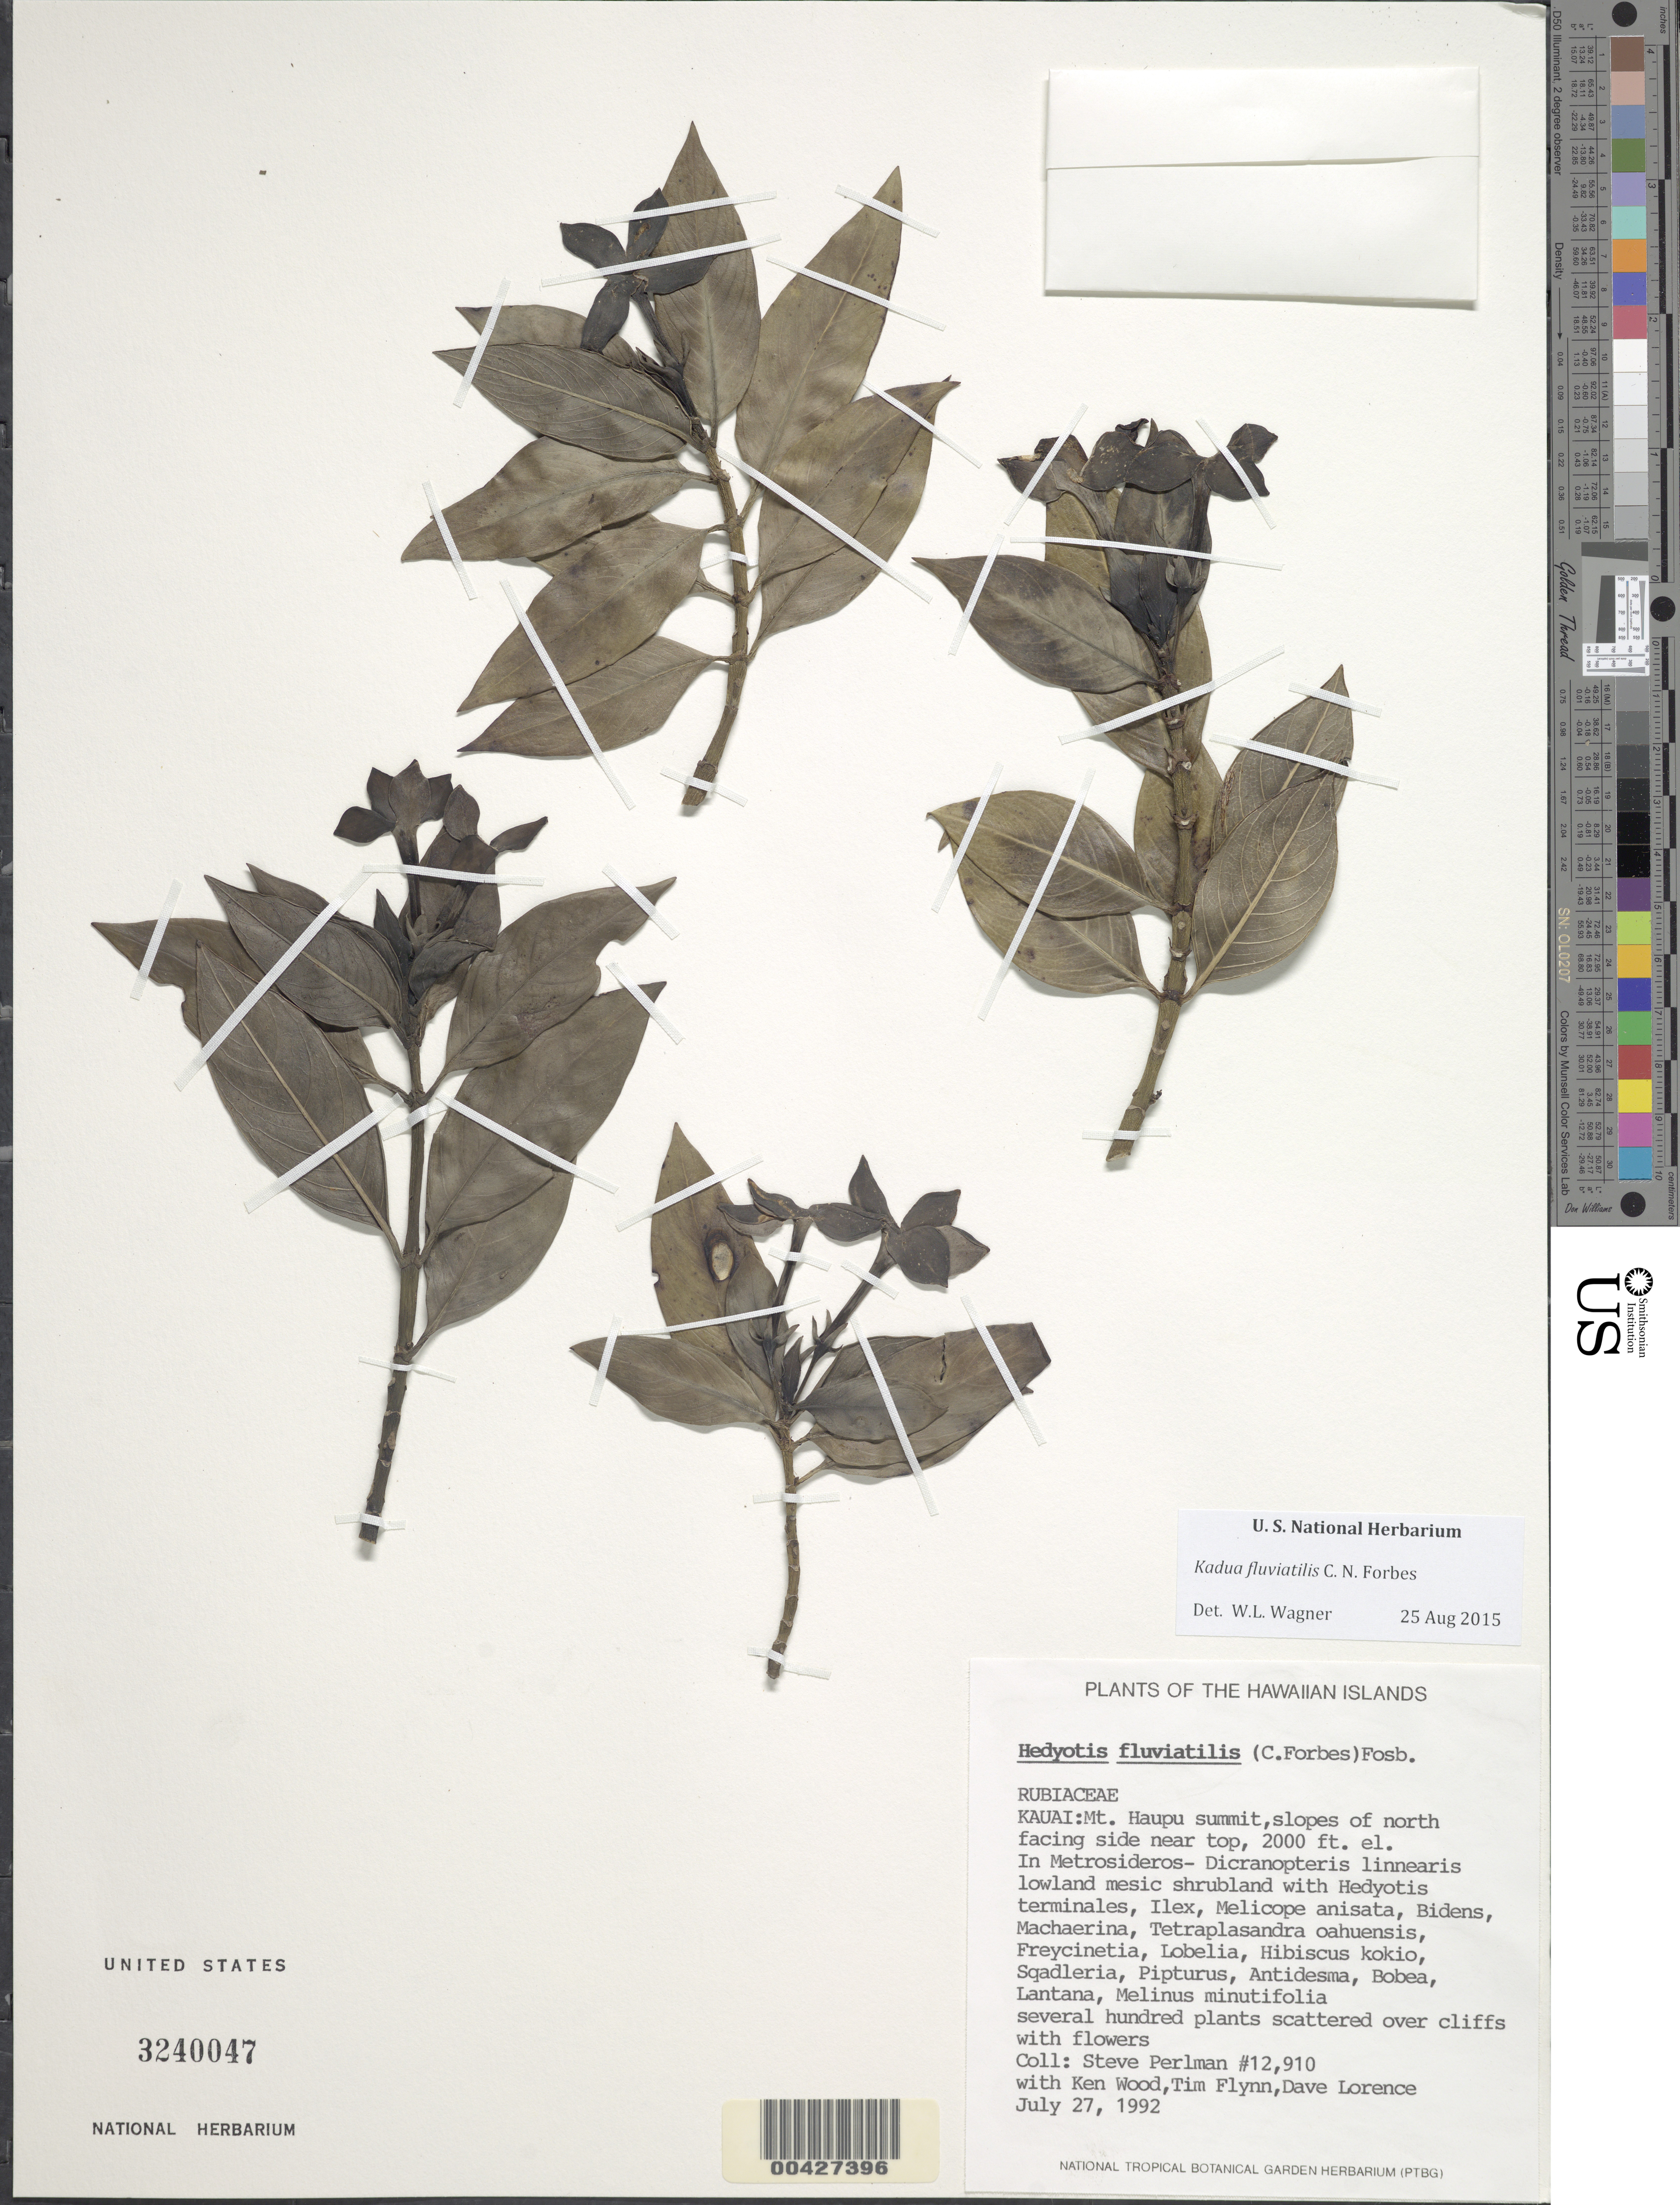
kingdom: Plantae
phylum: Tracheophyta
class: Magnoliopsida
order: Gentianales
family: Rubiaceae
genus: Kadua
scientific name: Kadua fluviatilis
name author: C.N. Forbes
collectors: S. P. Perlman, K. Wood, T. W. Flynn & D. Lorence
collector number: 12910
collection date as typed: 27 Jul 1992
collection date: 1992-07-27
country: United States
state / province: Hawaii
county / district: Kauai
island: Kaua'i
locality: Mt. Haupu summit. slopes of north facing side near top.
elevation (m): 610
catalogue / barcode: US 3240047